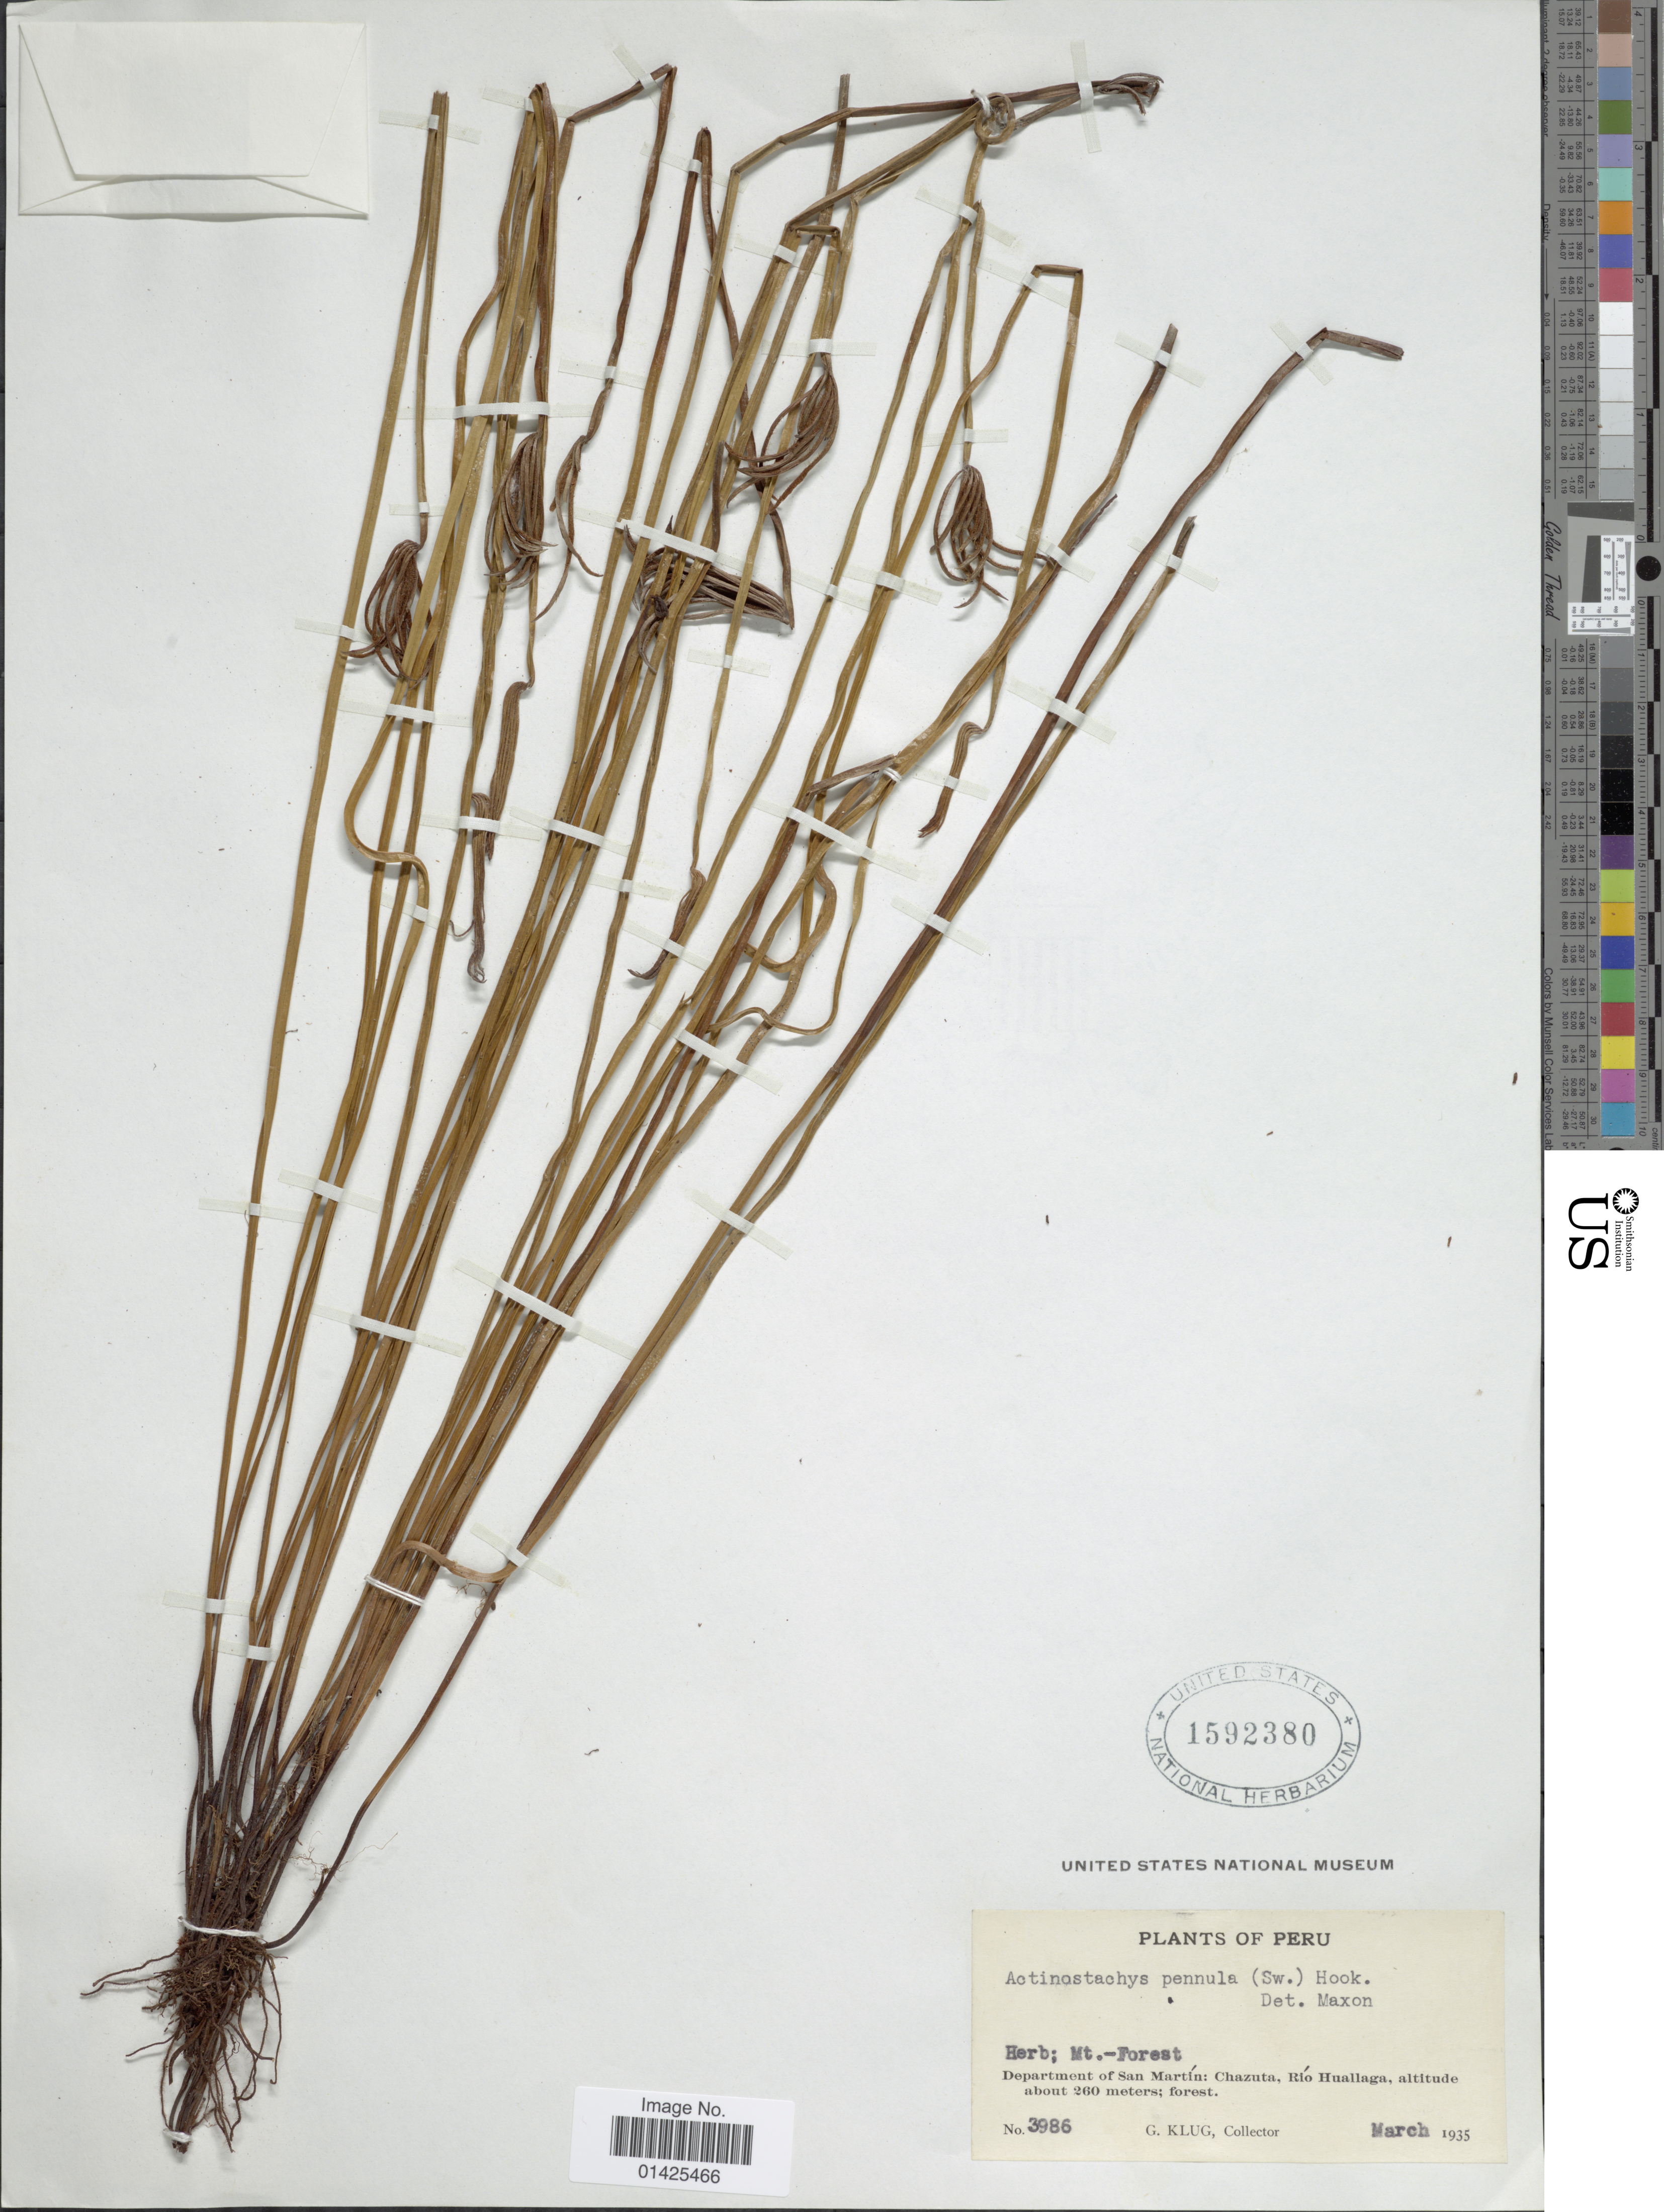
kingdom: Plantae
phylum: Tracheophyta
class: Polypodiopsida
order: Schizaeales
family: Schizaeaceae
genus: Actinostachys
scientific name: Actinostachys pennula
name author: (Sw.) Hook.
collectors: G. Klug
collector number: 3986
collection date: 1935-03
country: Peru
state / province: San Martín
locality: San Martin, Chazuta, Rio Huallaga.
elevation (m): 260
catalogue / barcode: US 1592380